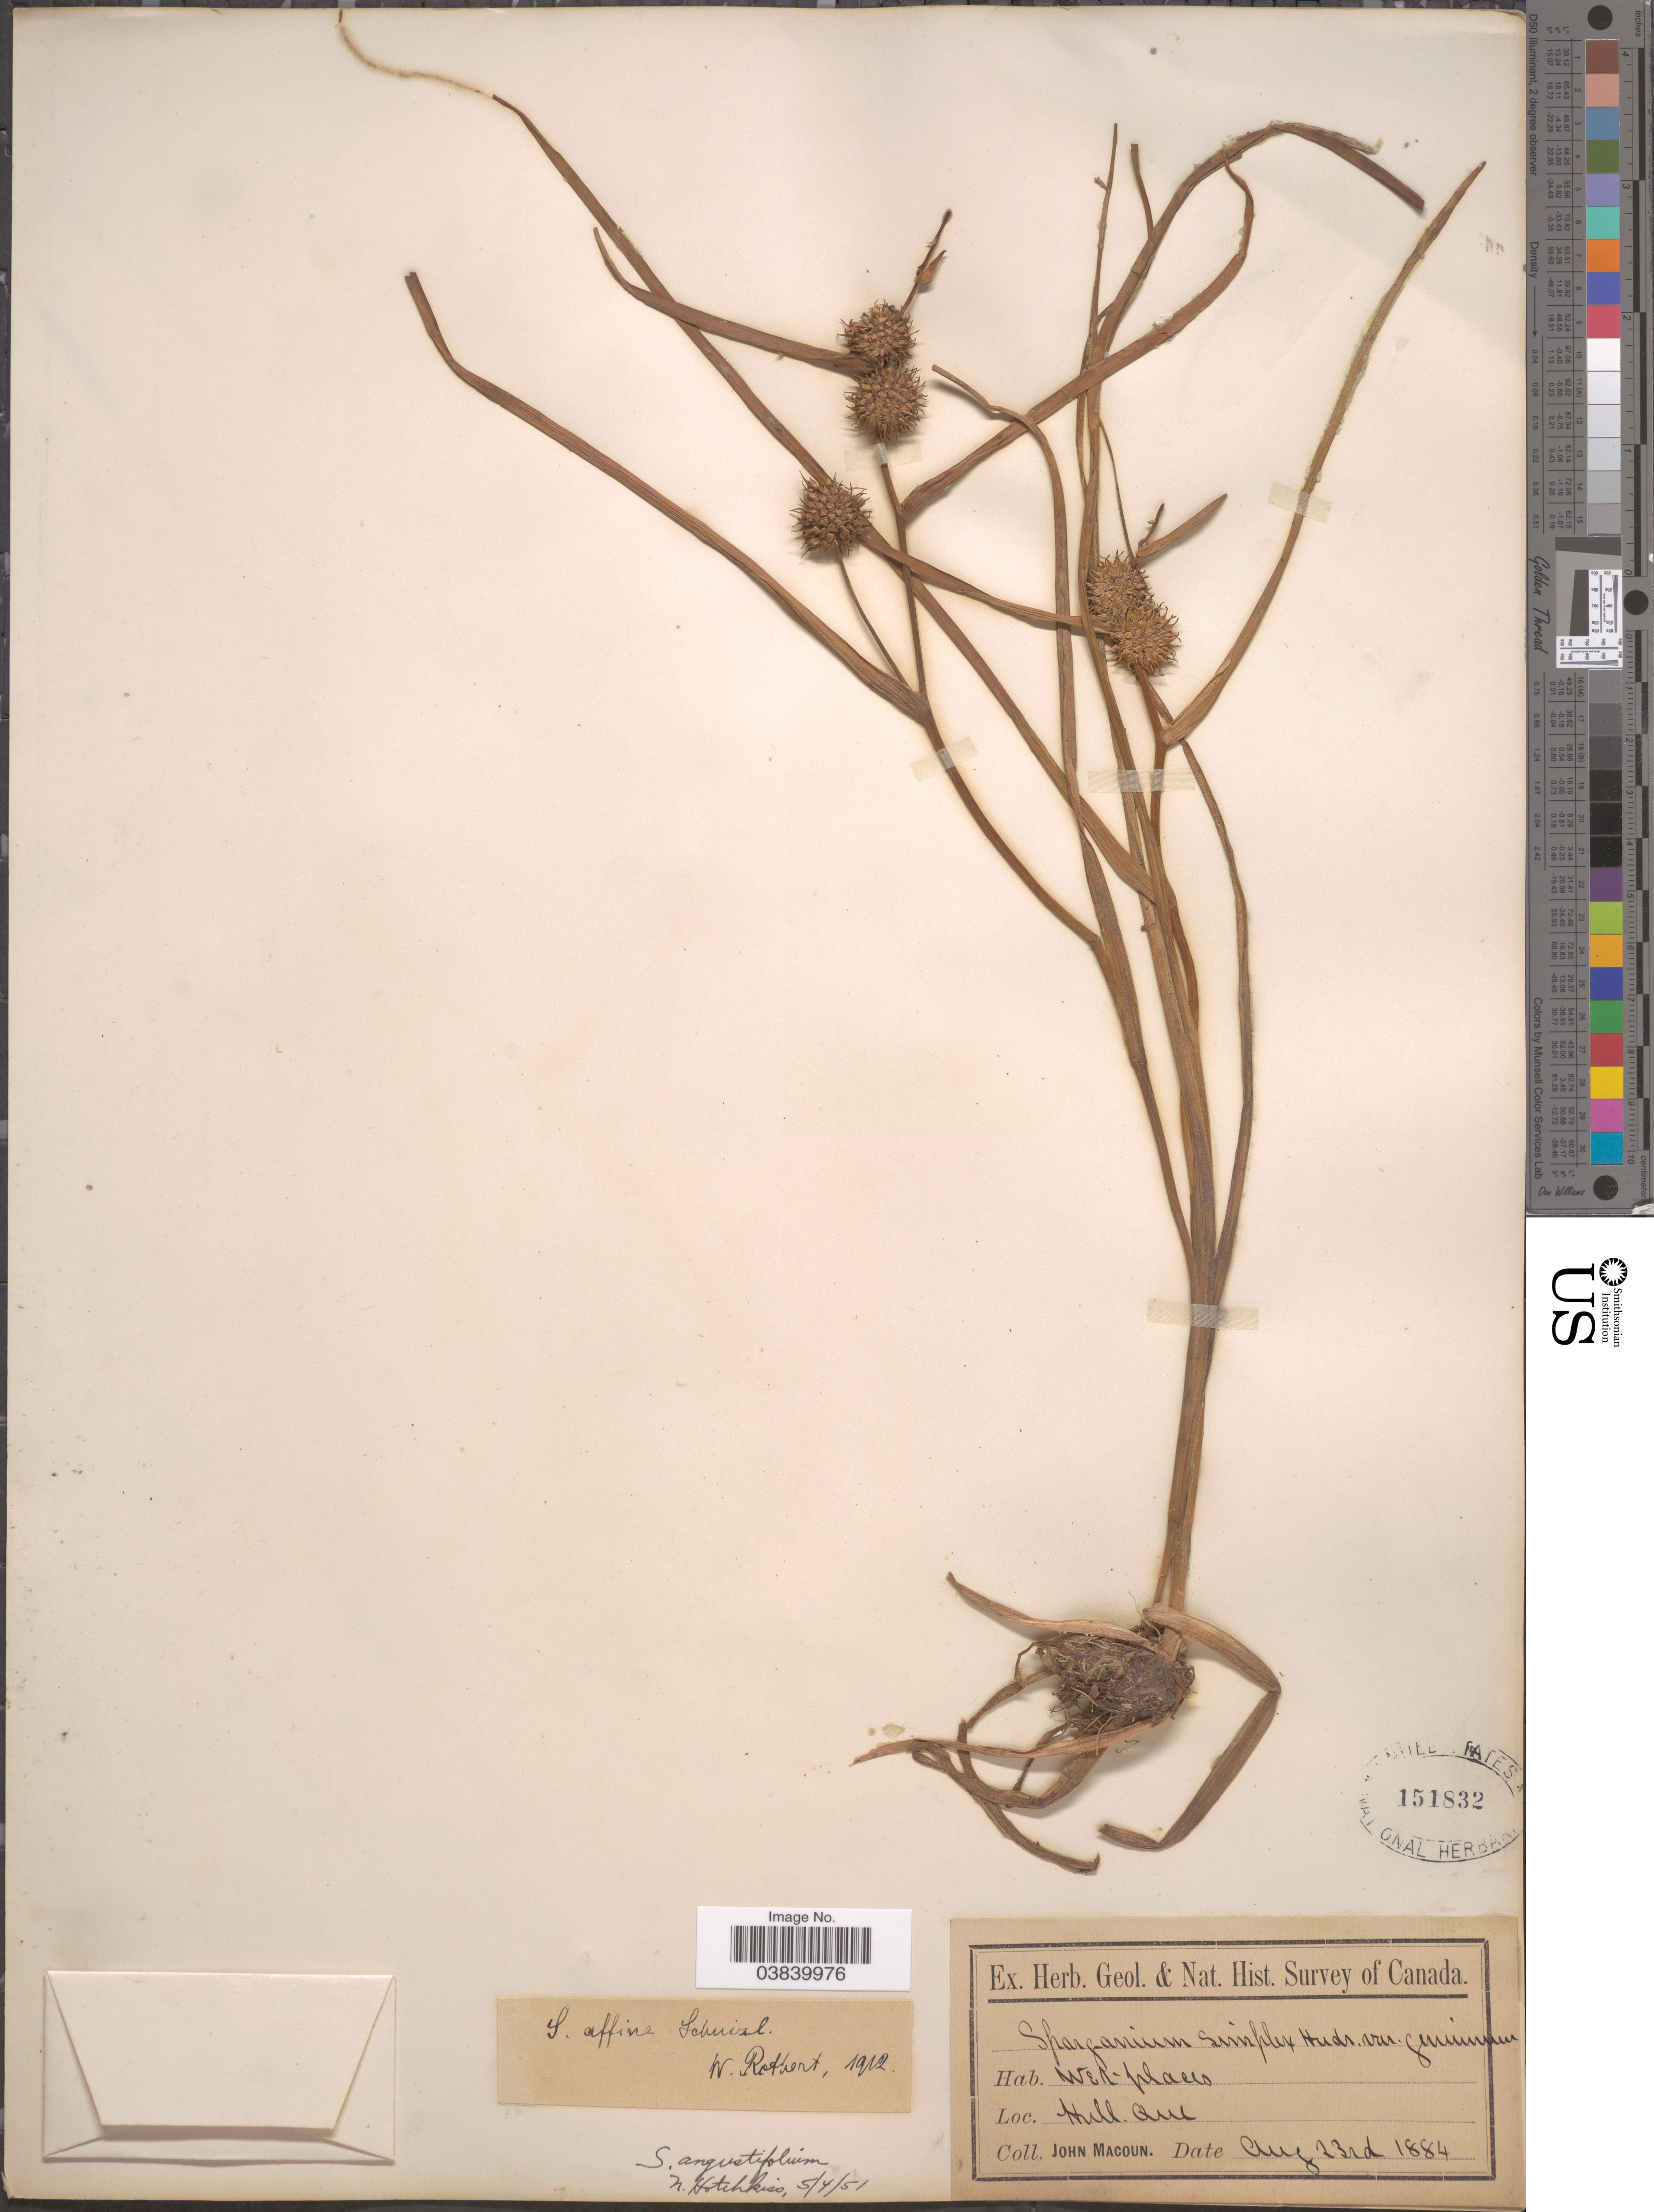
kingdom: Plantae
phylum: Tracheophyta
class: Liliopsida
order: Poales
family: Typhaceae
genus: Sparganium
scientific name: Sparganium angustifolium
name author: Michx.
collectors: J. Macoun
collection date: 1884-08-23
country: Canada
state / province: Quebec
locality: Hill.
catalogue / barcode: US 151832